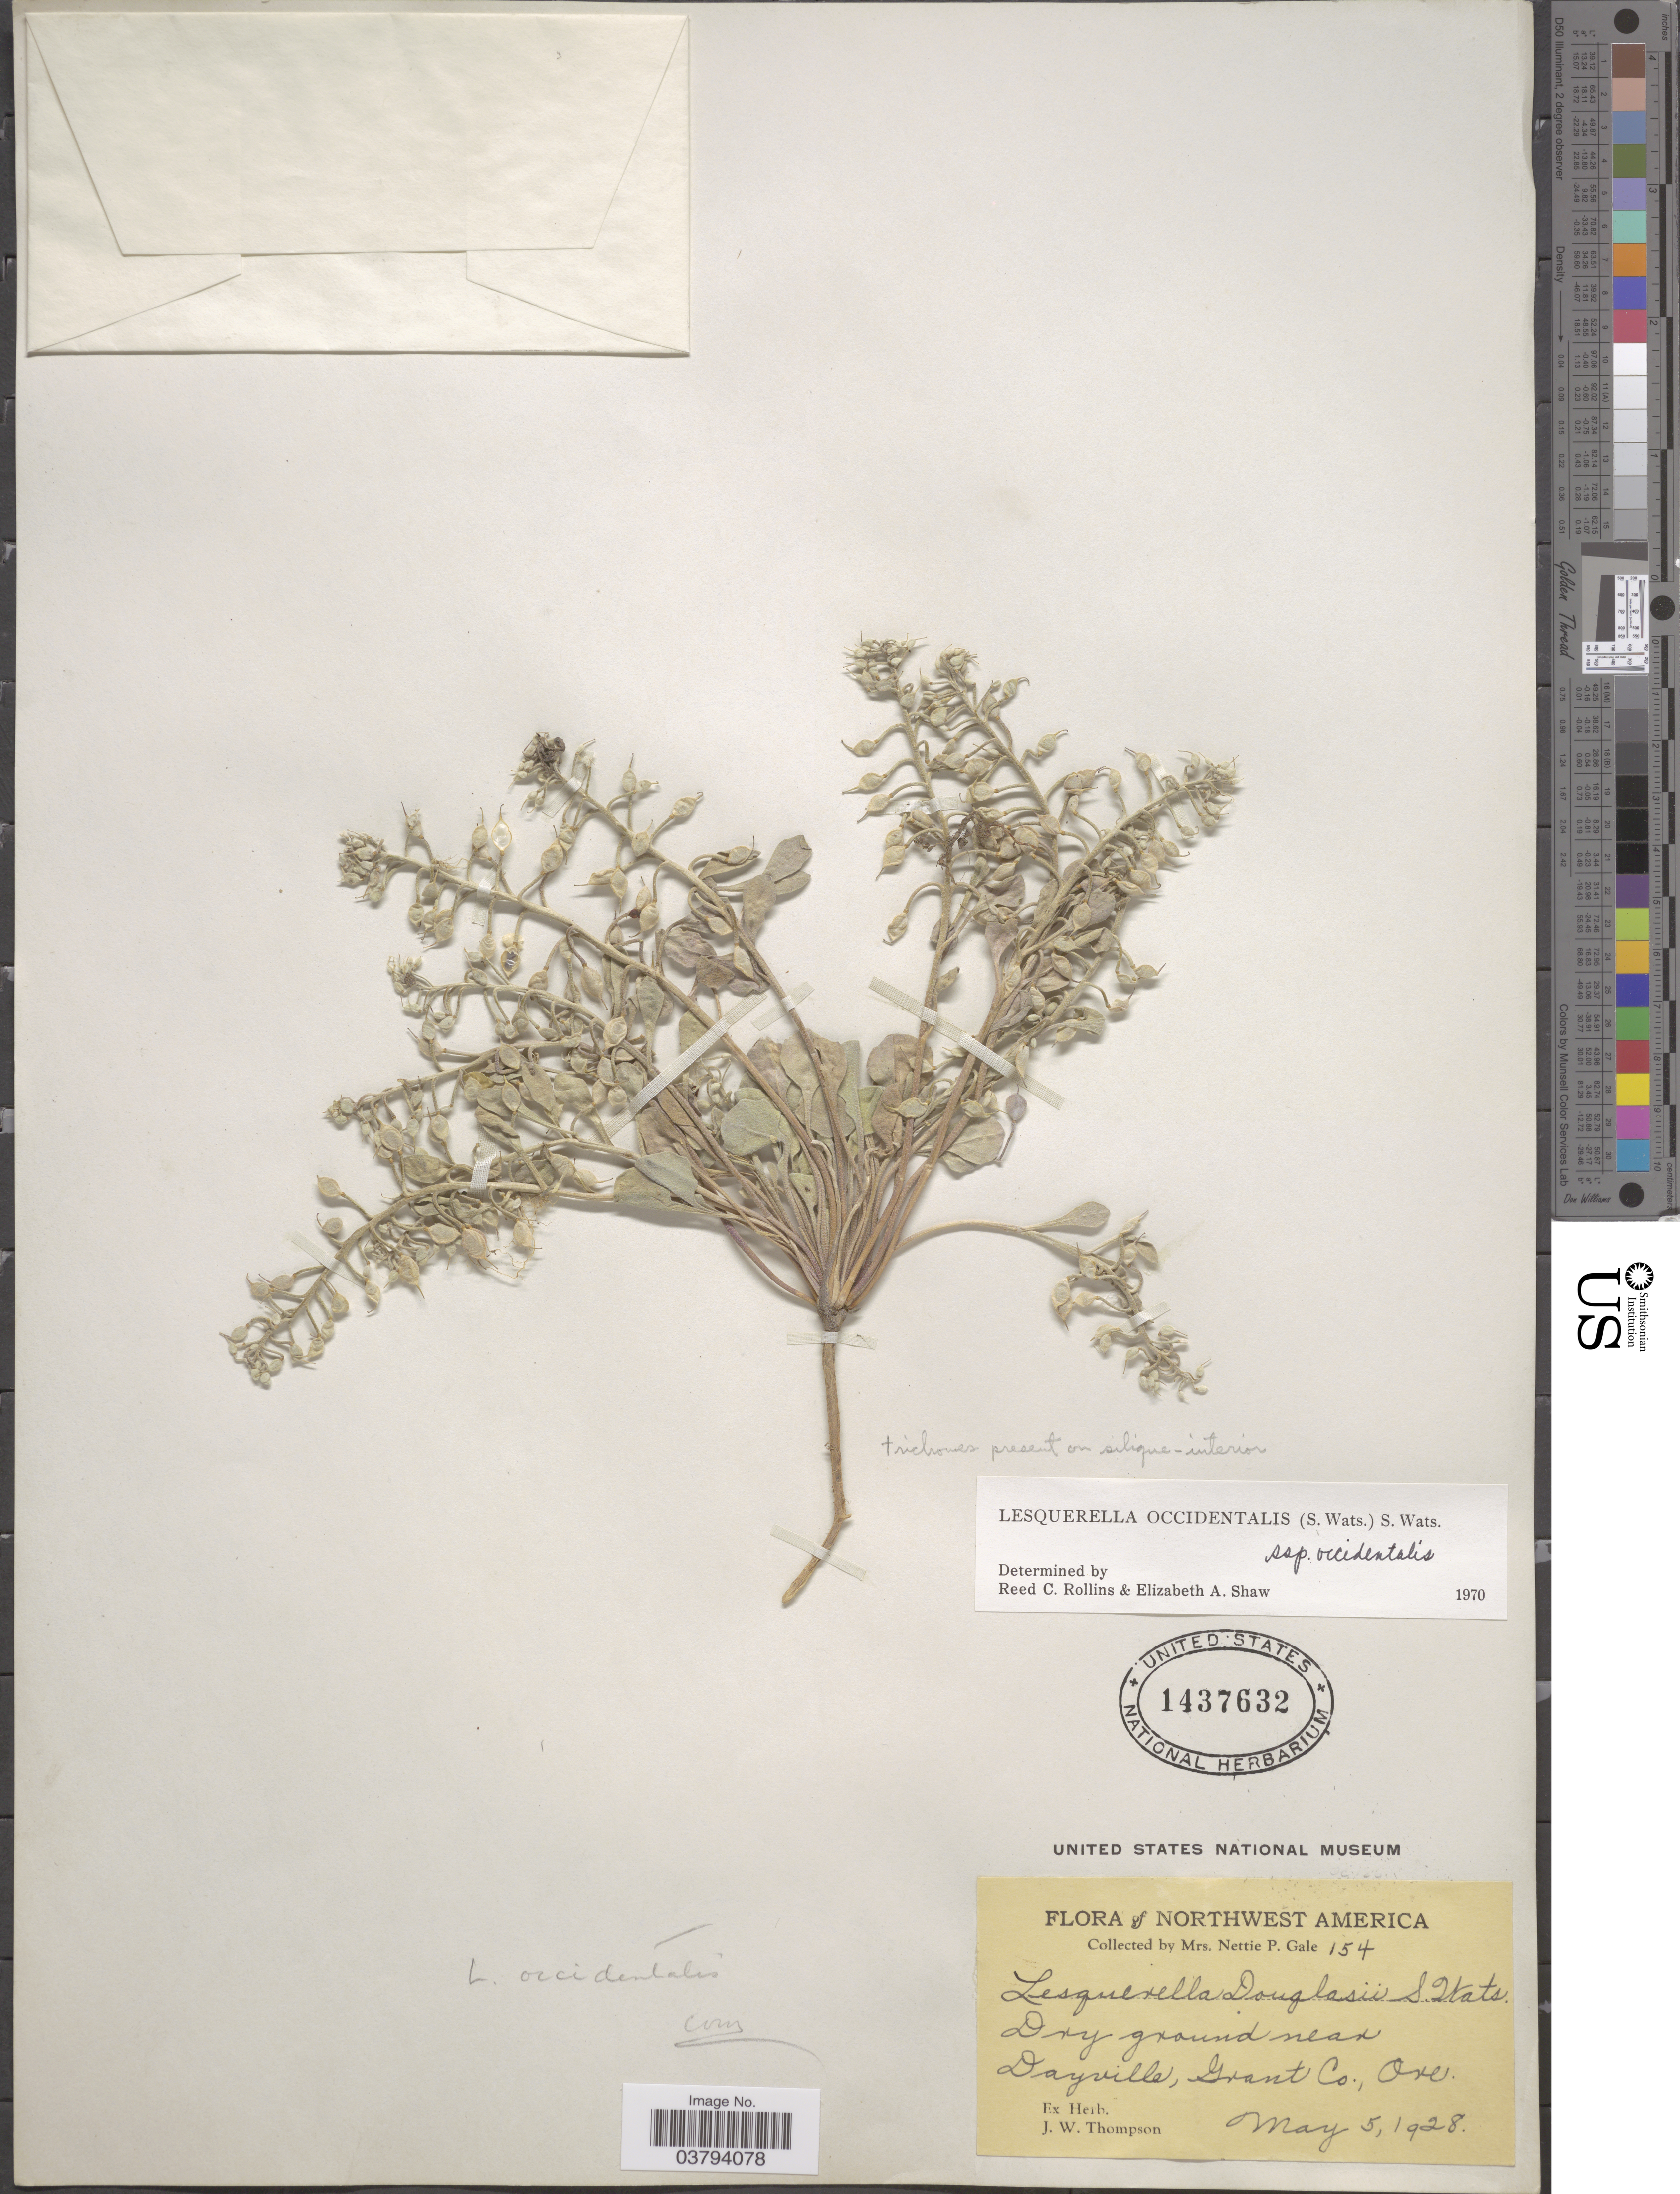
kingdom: Plantae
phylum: Tracheophyta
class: Magnoliopsida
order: Brassicales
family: Brassicaceae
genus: Lesquerella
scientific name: Lesquerella occidentalis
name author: S. Watson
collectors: N. Gale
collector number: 154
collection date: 1928-05-05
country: United States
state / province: Oregon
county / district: Grant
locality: Northwest America. Dry ground near Dayville, Grant Co.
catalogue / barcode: US 1437632